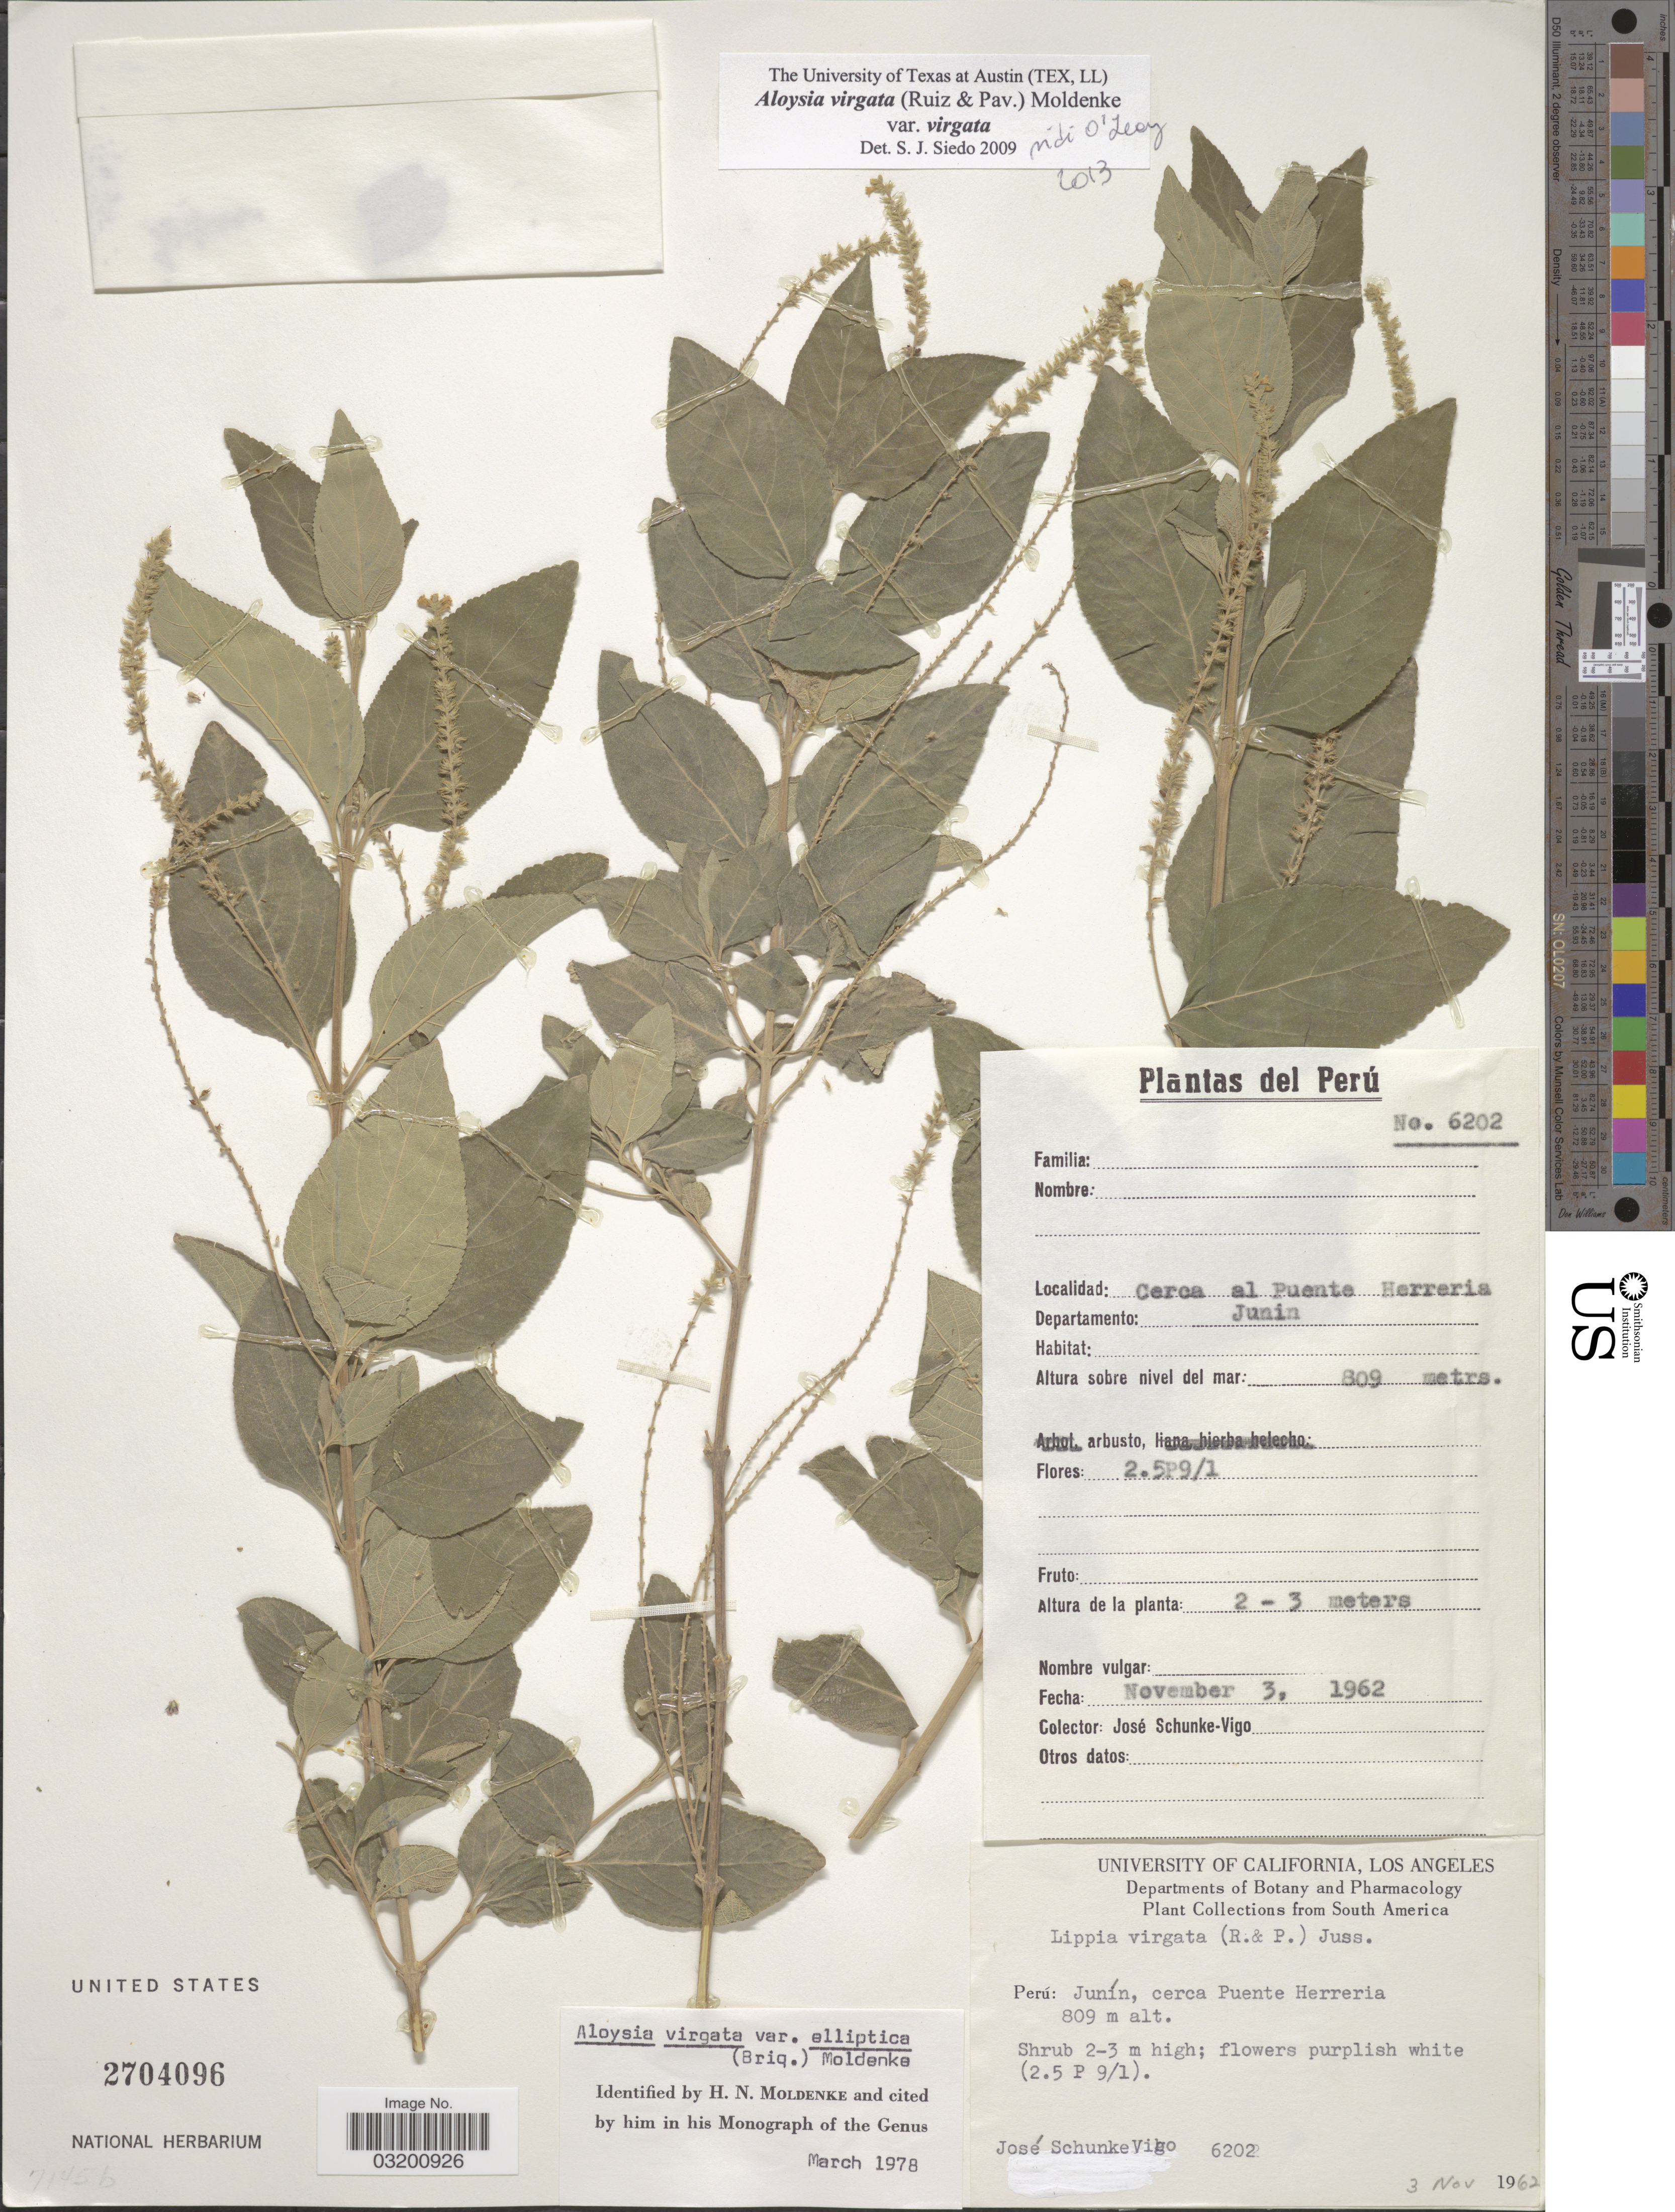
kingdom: Plantae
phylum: Tracheophyta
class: Magnoliopsida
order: Lamiales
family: Verbenaceae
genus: Aloysia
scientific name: Aloysia virgata var. virgata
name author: (Ruiz & Pav.) Juss.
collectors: J. Schunke Vigo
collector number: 6202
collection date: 1962-11-03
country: Peru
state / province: Junín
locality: Cerca al Puente Herreria, Departamento: Junin.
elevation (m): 809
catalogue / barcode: US 2704096